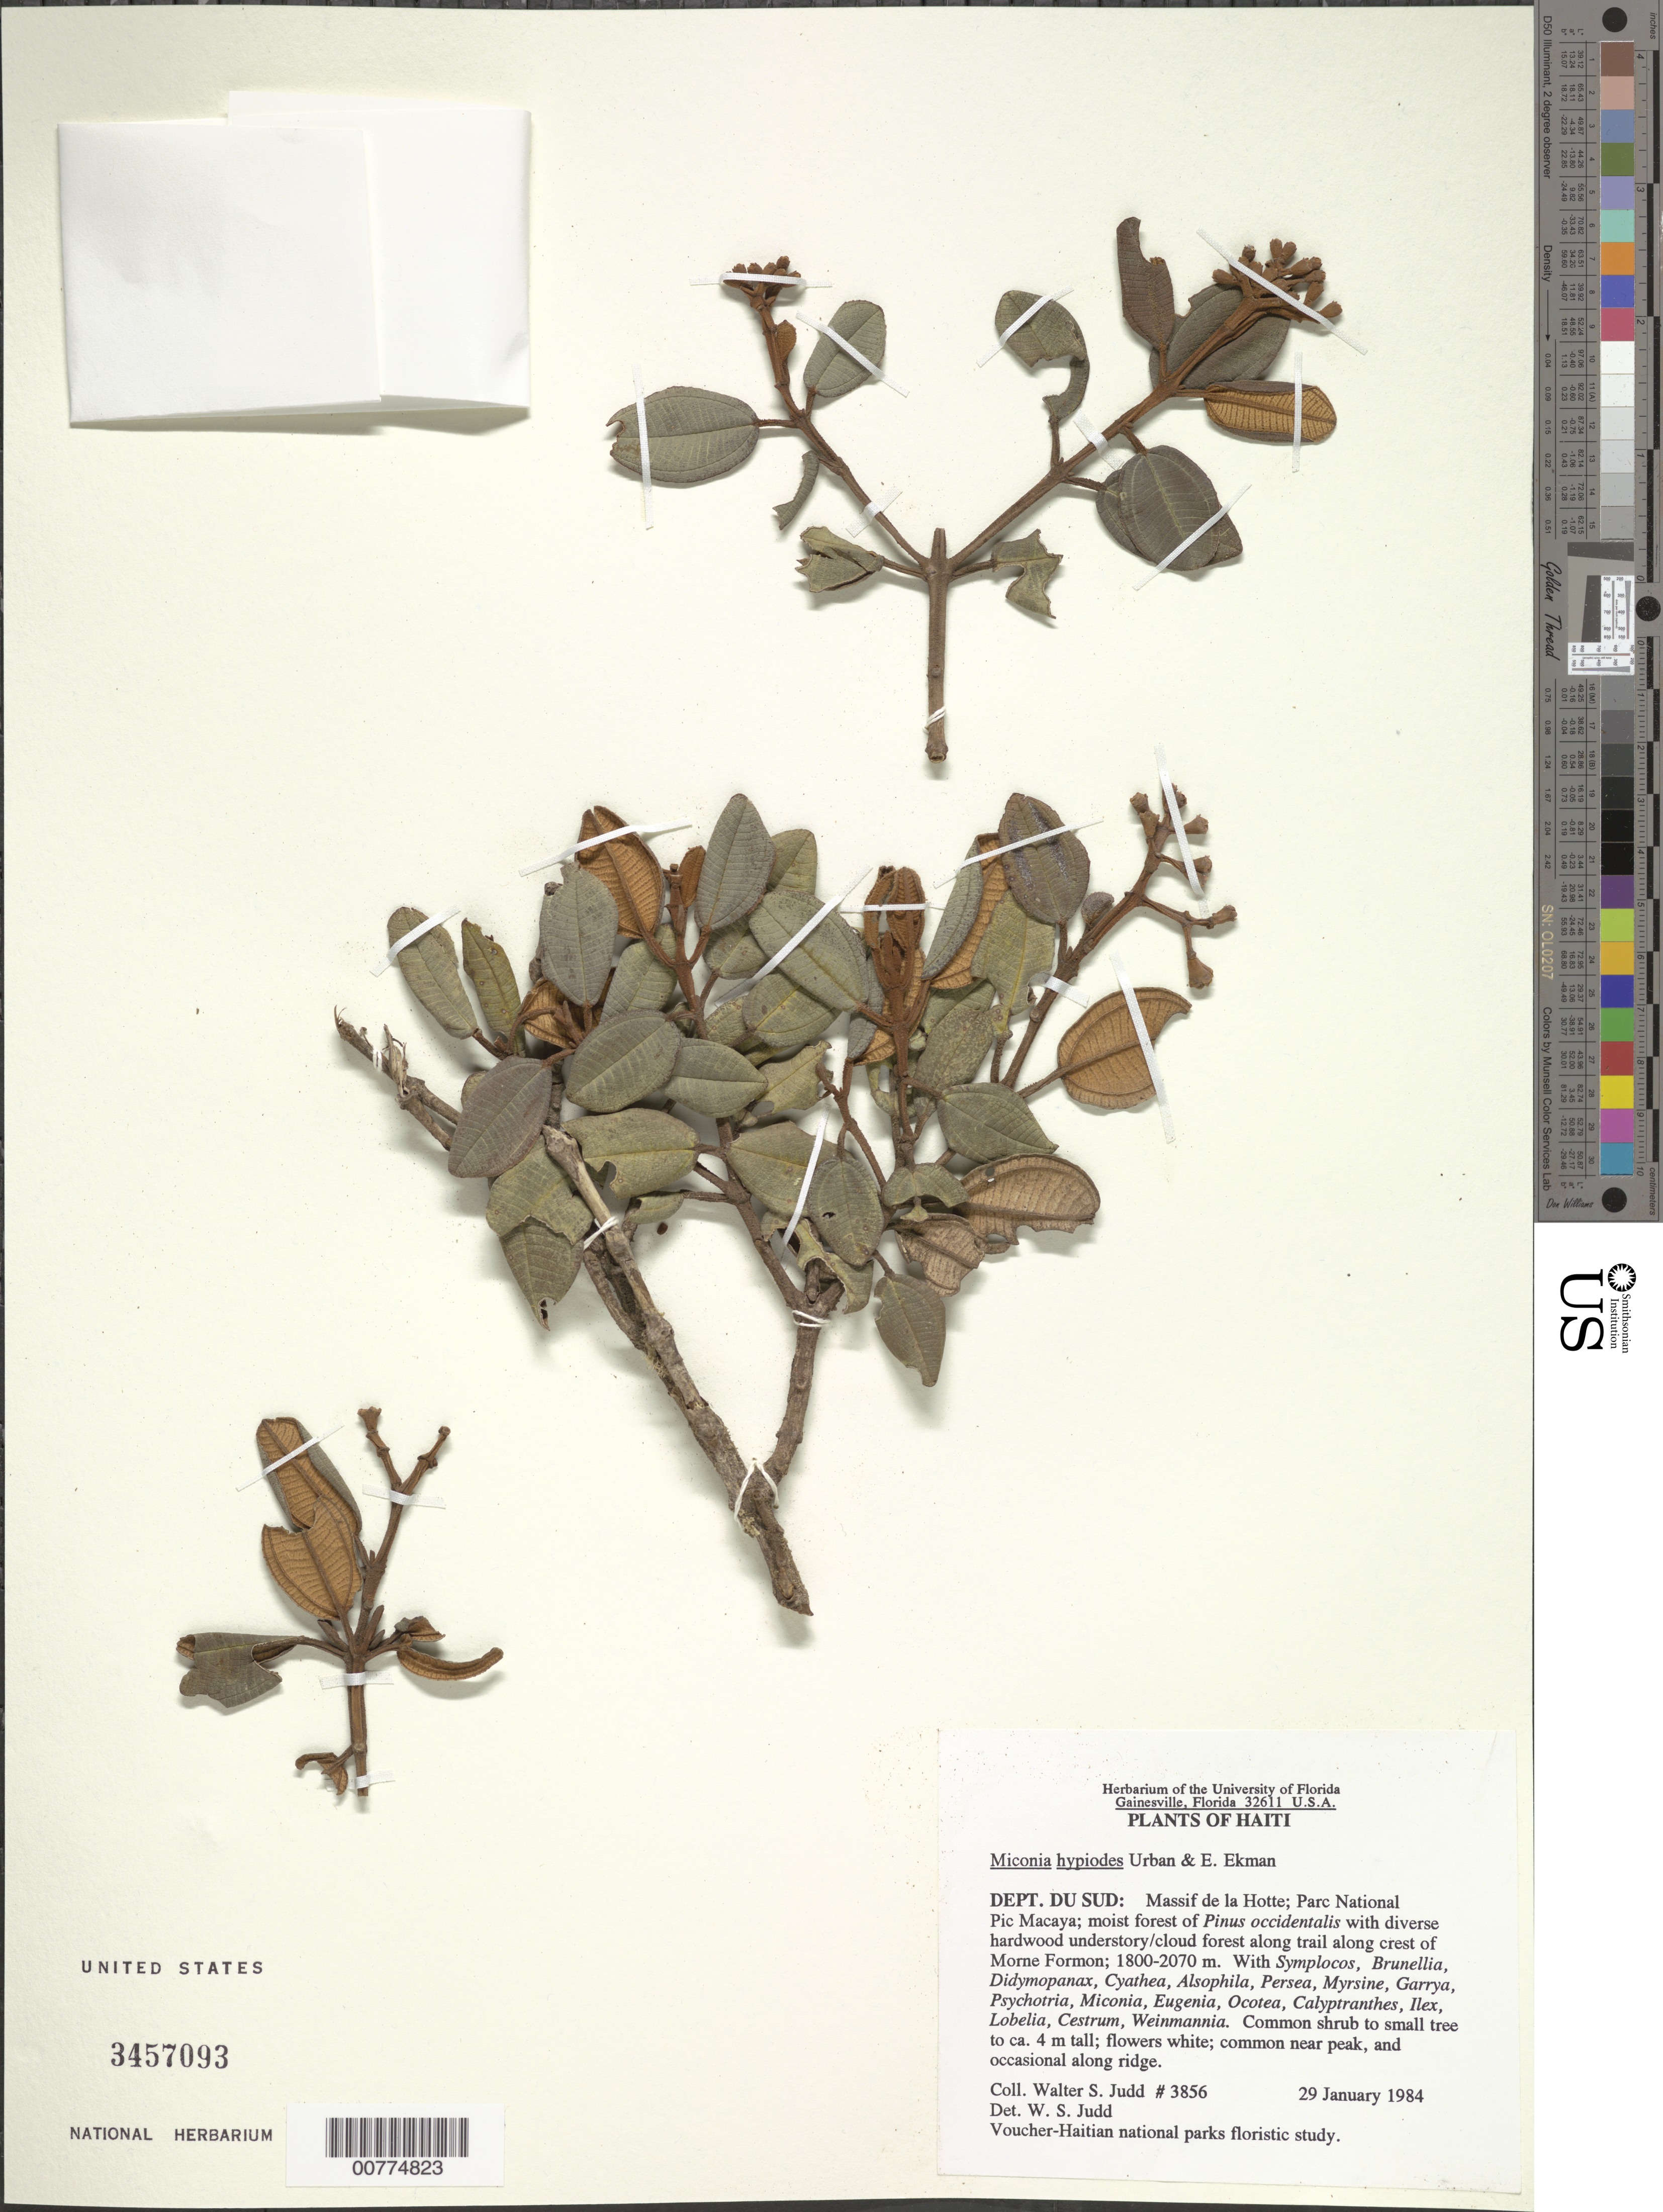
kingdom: Plantae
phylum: Tracheophyta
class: Magnoliopsida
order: Myrtales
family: Melastomataceae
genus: Miconia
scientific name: Miconia hypiodes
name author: Urb. & Ekman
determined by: Judd, Walter S.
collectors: W. S. Judd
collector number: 3856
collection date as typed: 29 Jan 1984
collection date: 1984-01-29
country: Haiti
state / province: Sud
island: Hispaniola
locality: Massif de la Hotte, Parc National Pic Macaya, along trail along crest of Morne Formon.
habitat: Moist forest of Pinus occidentalis with diverse hardwood understory/cloud forest, with Symplocos, Brunellia, Didymopanax,etc.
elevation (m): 1800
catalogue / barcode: US 3457093